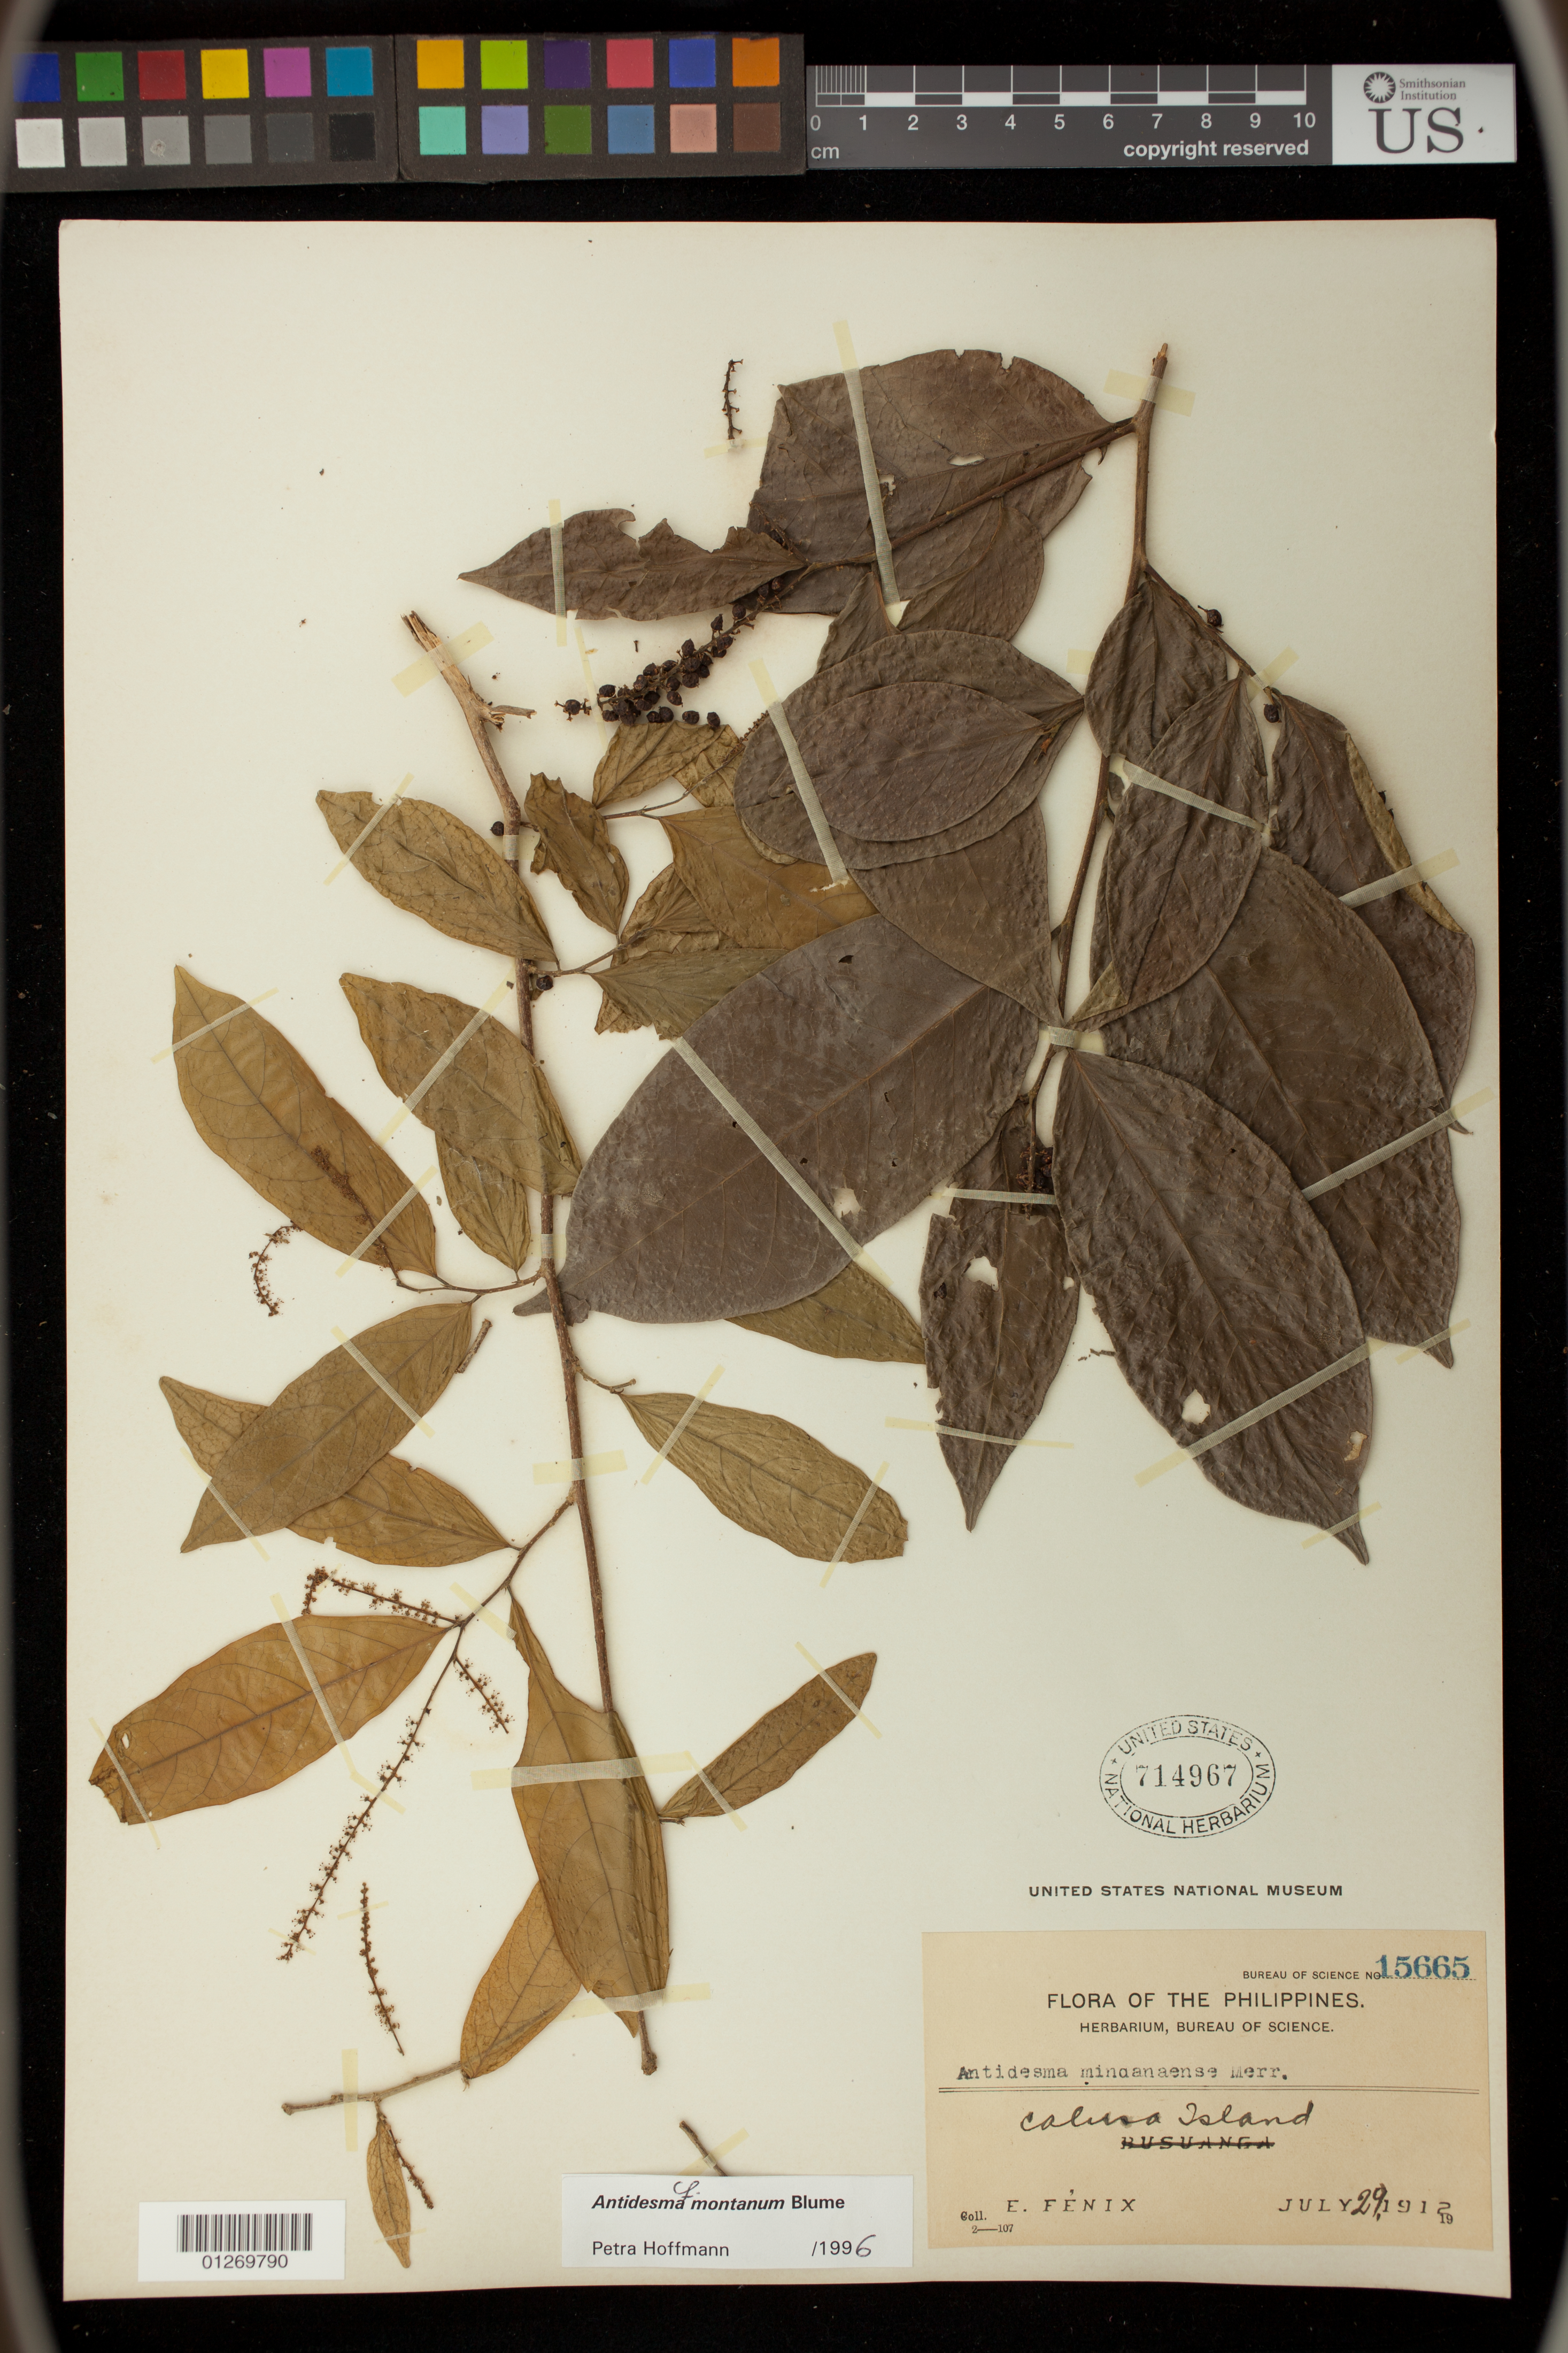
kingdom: Plantae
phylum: Tracheophyta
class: Magnoliopsida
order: Malpighiales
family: Phyllanthaceae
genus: Antidesma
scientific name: Antidesma montanum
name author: Blume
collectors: E. Fenix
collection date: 1912-07-29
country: Philippines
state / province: Mimaropa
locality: Calusa Island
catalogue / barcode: US 714967